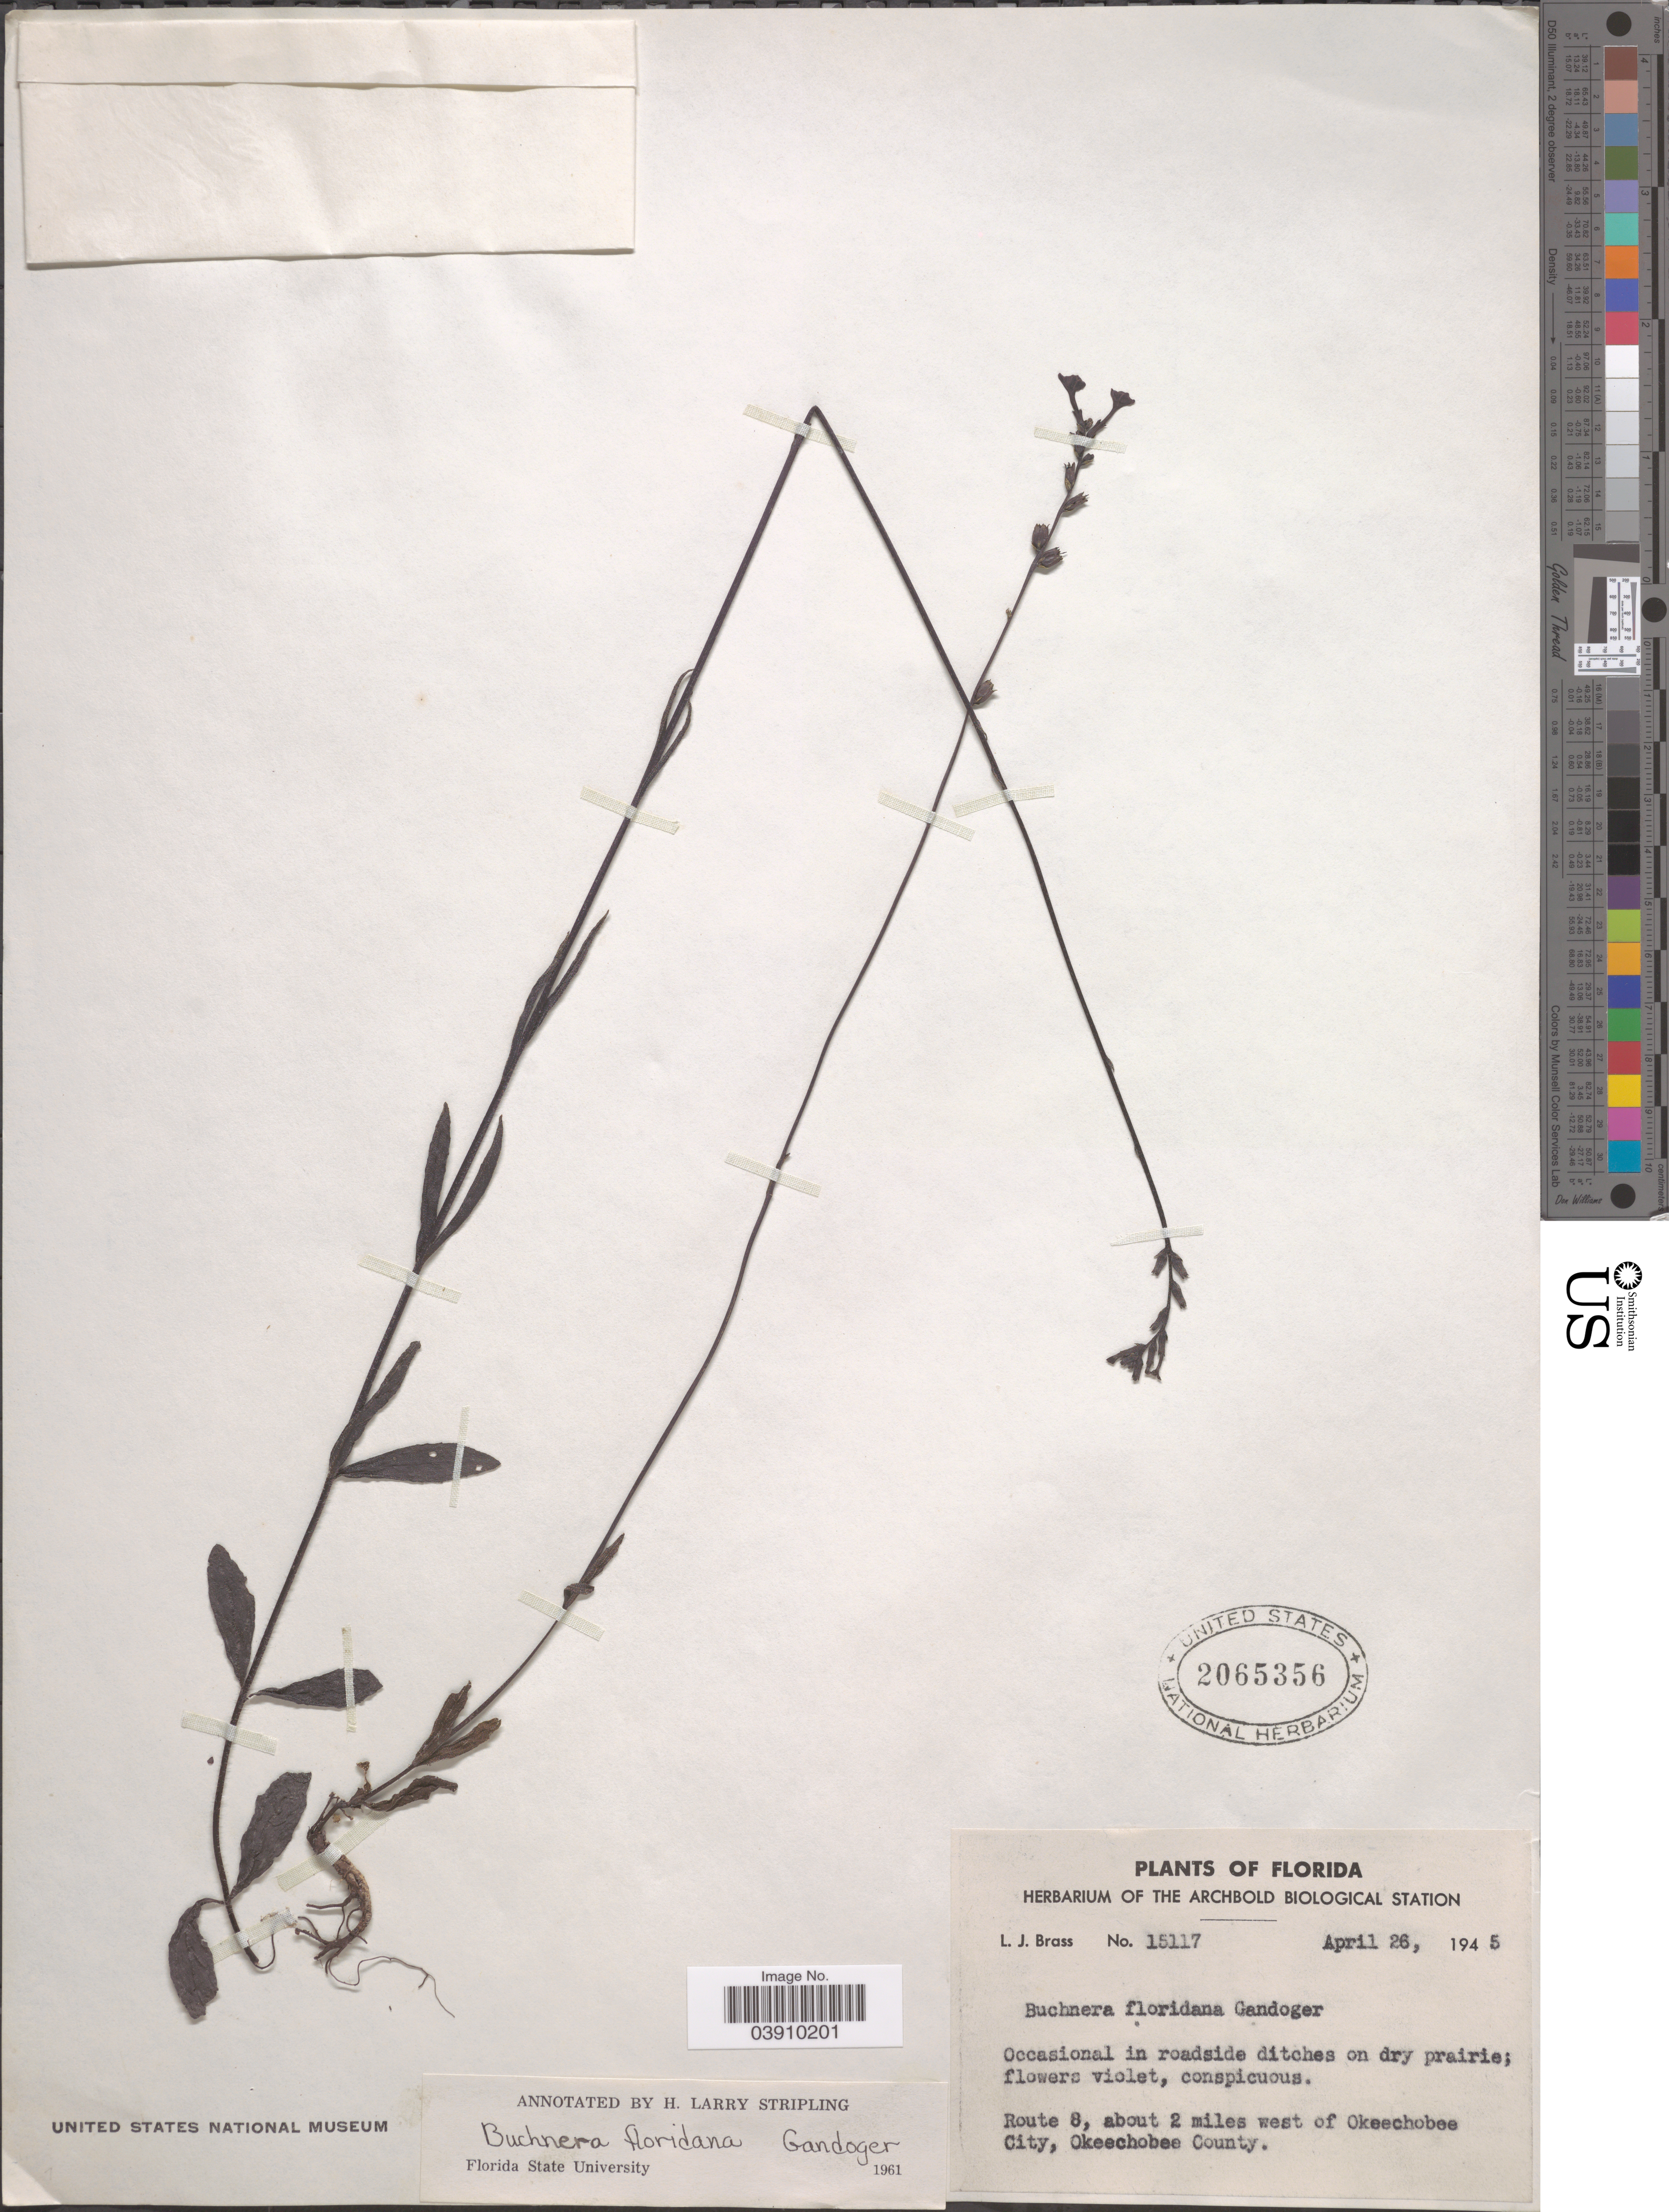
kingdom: Plantae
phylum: Tracheophyta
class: Magnoliopsida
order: Lamiales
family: Orobanchaceae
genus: Buchnera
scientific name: Buchnera floridana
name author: Gand.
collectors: L. J. Brass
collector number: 15117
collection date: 1945-04-26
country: United States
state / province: Florida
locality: Route 8, about 2 miles west of Okeechobee City, Okeechobee County.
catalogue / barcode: US 2065356